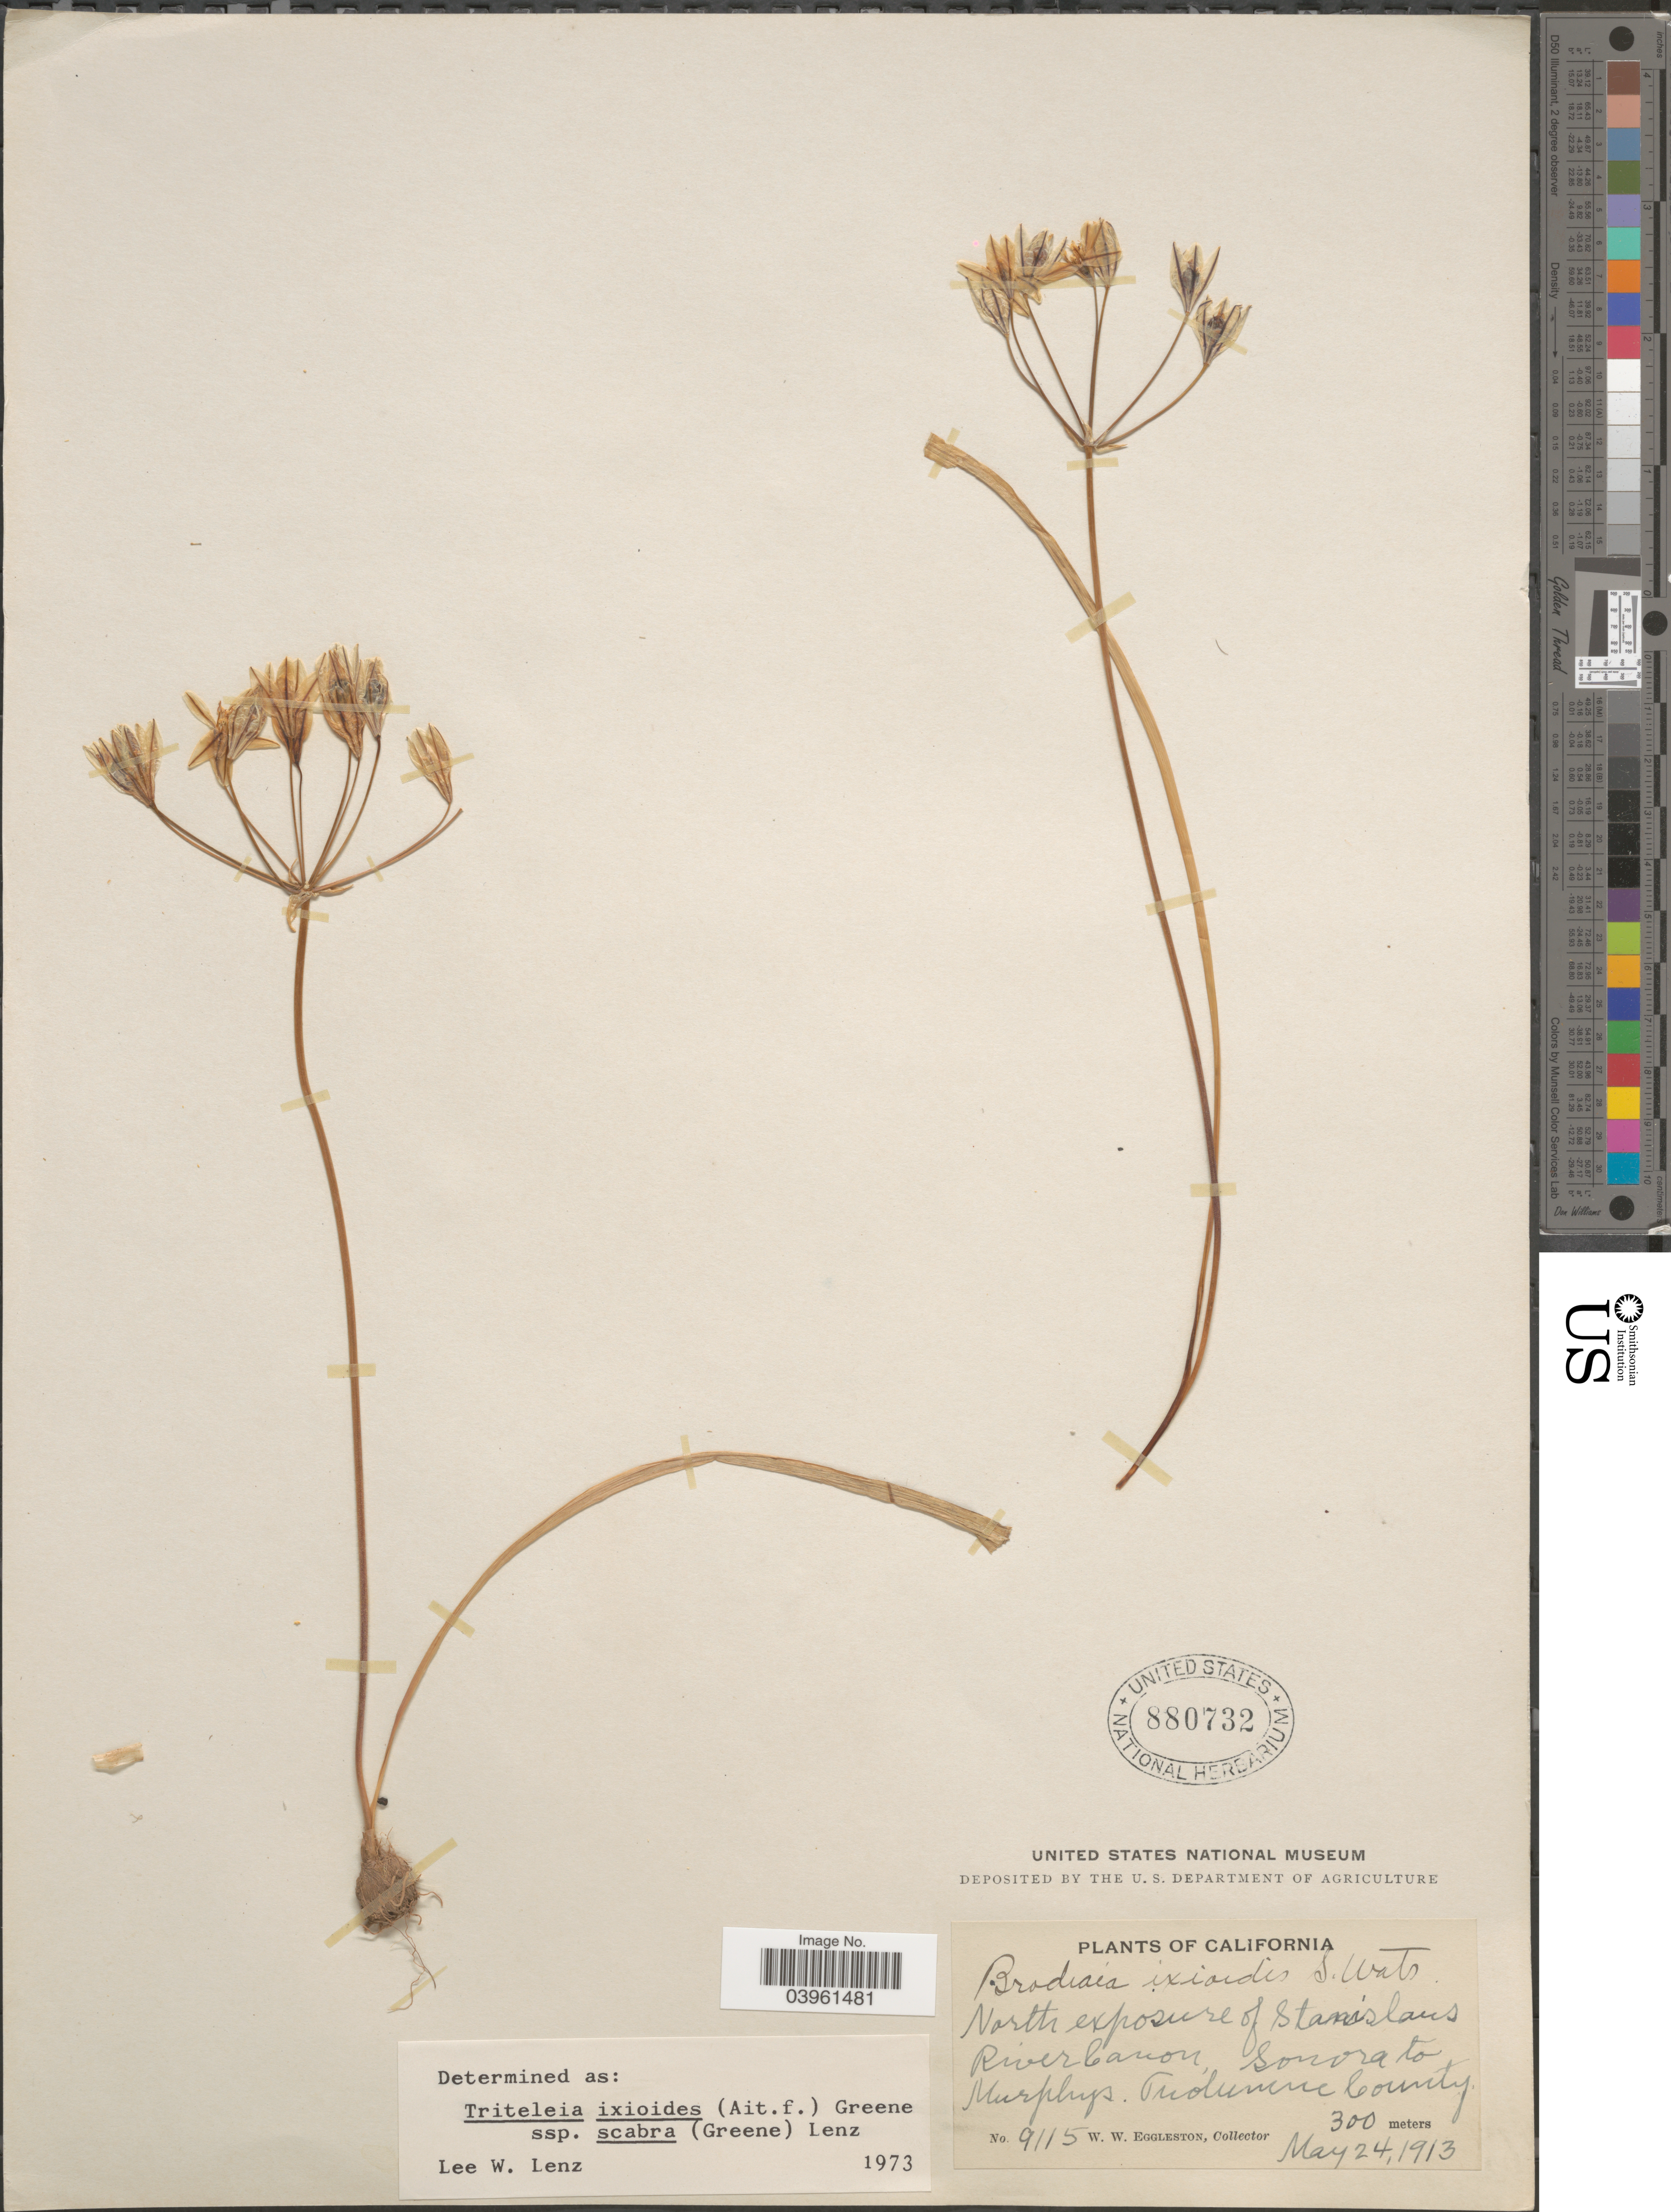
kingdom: Plantae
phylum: Tracheophyta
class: Liliopsida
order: Asparagales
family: Asparagaceae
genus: Triteleia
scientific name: Triteleia ixioides subsp. scabra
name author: (R. Br.) Greene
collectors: W. W. Eggleston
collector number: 9115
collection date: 1913-05-24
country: United States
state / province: California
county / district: Tuolumne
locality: Noerh exposure of Stanislaus River Canon, Sonora to Murphys. Tuolumne County.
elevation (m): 300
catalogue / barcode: US 880732